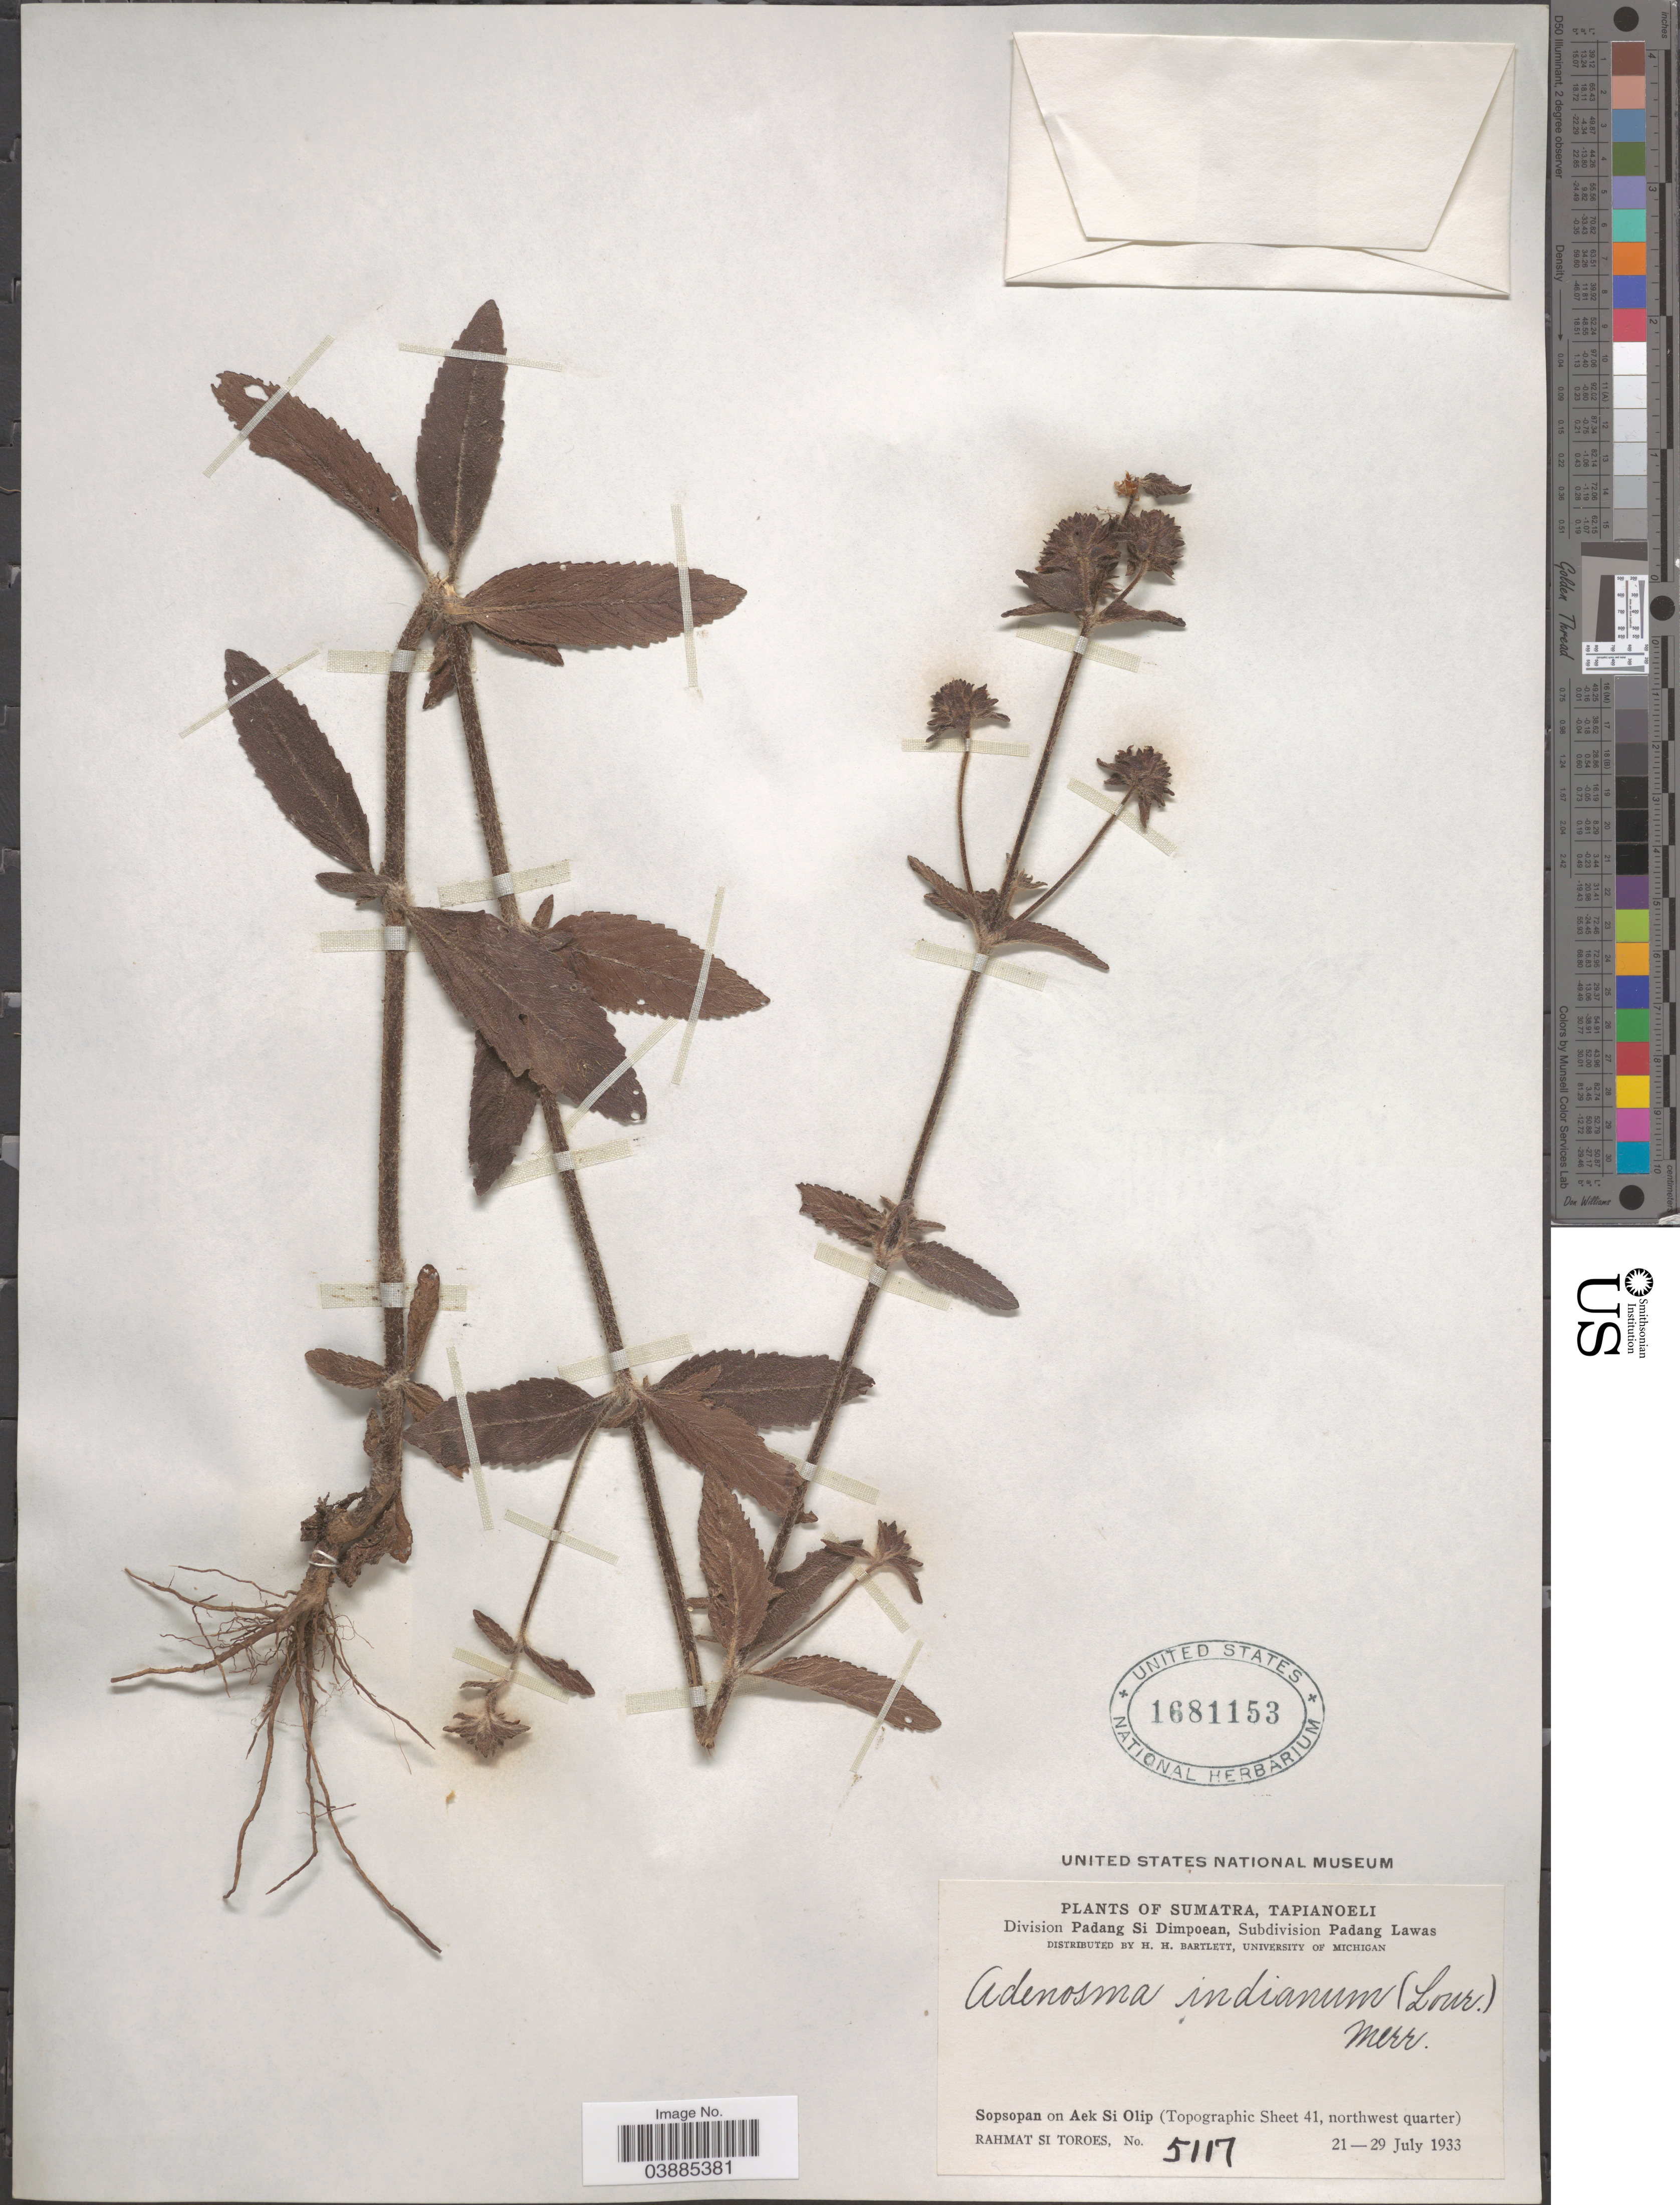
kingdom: Plantae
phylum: Tracheophyta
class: Magnoliopsida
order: Lamiales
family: Plantaginaceae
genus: Adenosma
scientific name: Adenosma indianum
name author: (Lour.) Merr.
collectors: Rahmat Si Boeea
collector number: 5117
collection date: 1933-07-21/1933-07-29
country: Indonesia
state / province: Sumatra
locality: Tapianoeli. Division Padang Si Dimpoean, Subdivision Padang Lawas. Sopsopan on Aek Si Olip (Topographic Sheet 41, northwest quarter).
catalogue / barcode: US 1681153